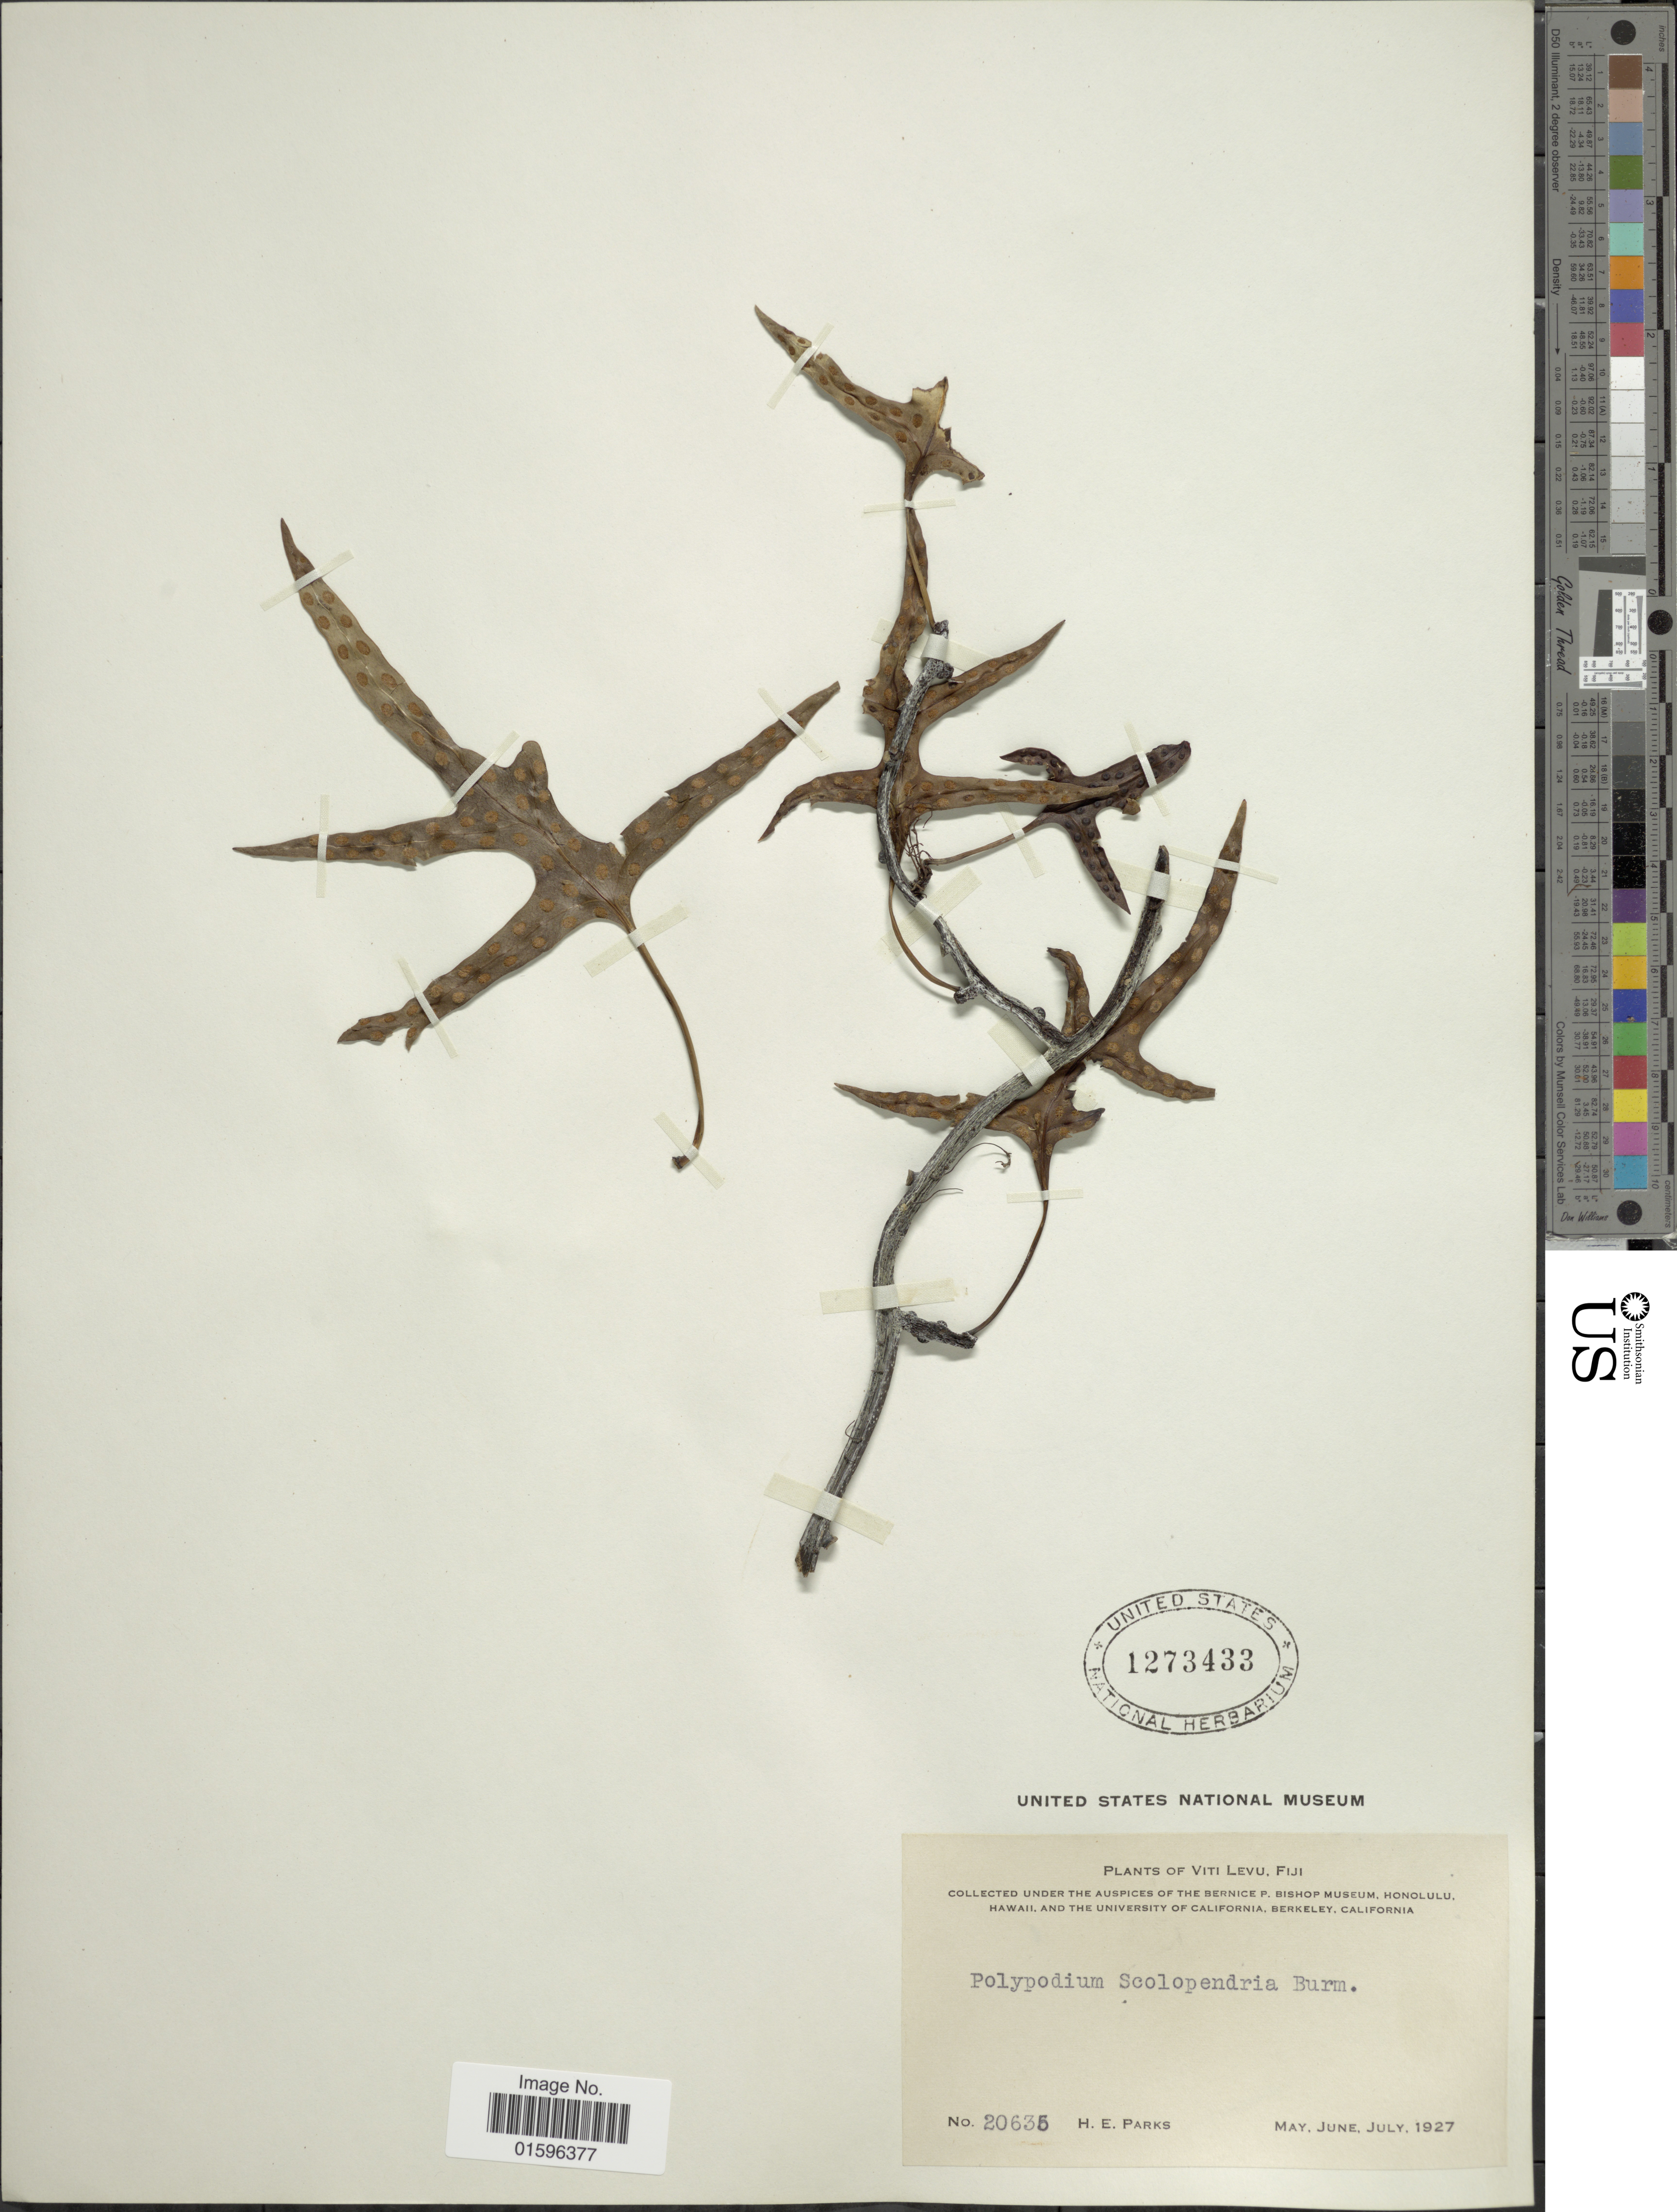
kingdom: Plantae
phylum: Tracheophyta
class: Polypodiopsida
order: Polypodiales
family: Polypodiaceae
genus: Polypodium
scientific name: Polypodium scolopendria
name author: Burm. f.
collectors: H. E. Parks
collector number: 20635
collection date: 1927-05/1927-07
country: Fiji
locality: Viti levu, Fiji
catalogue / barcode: US 1273433